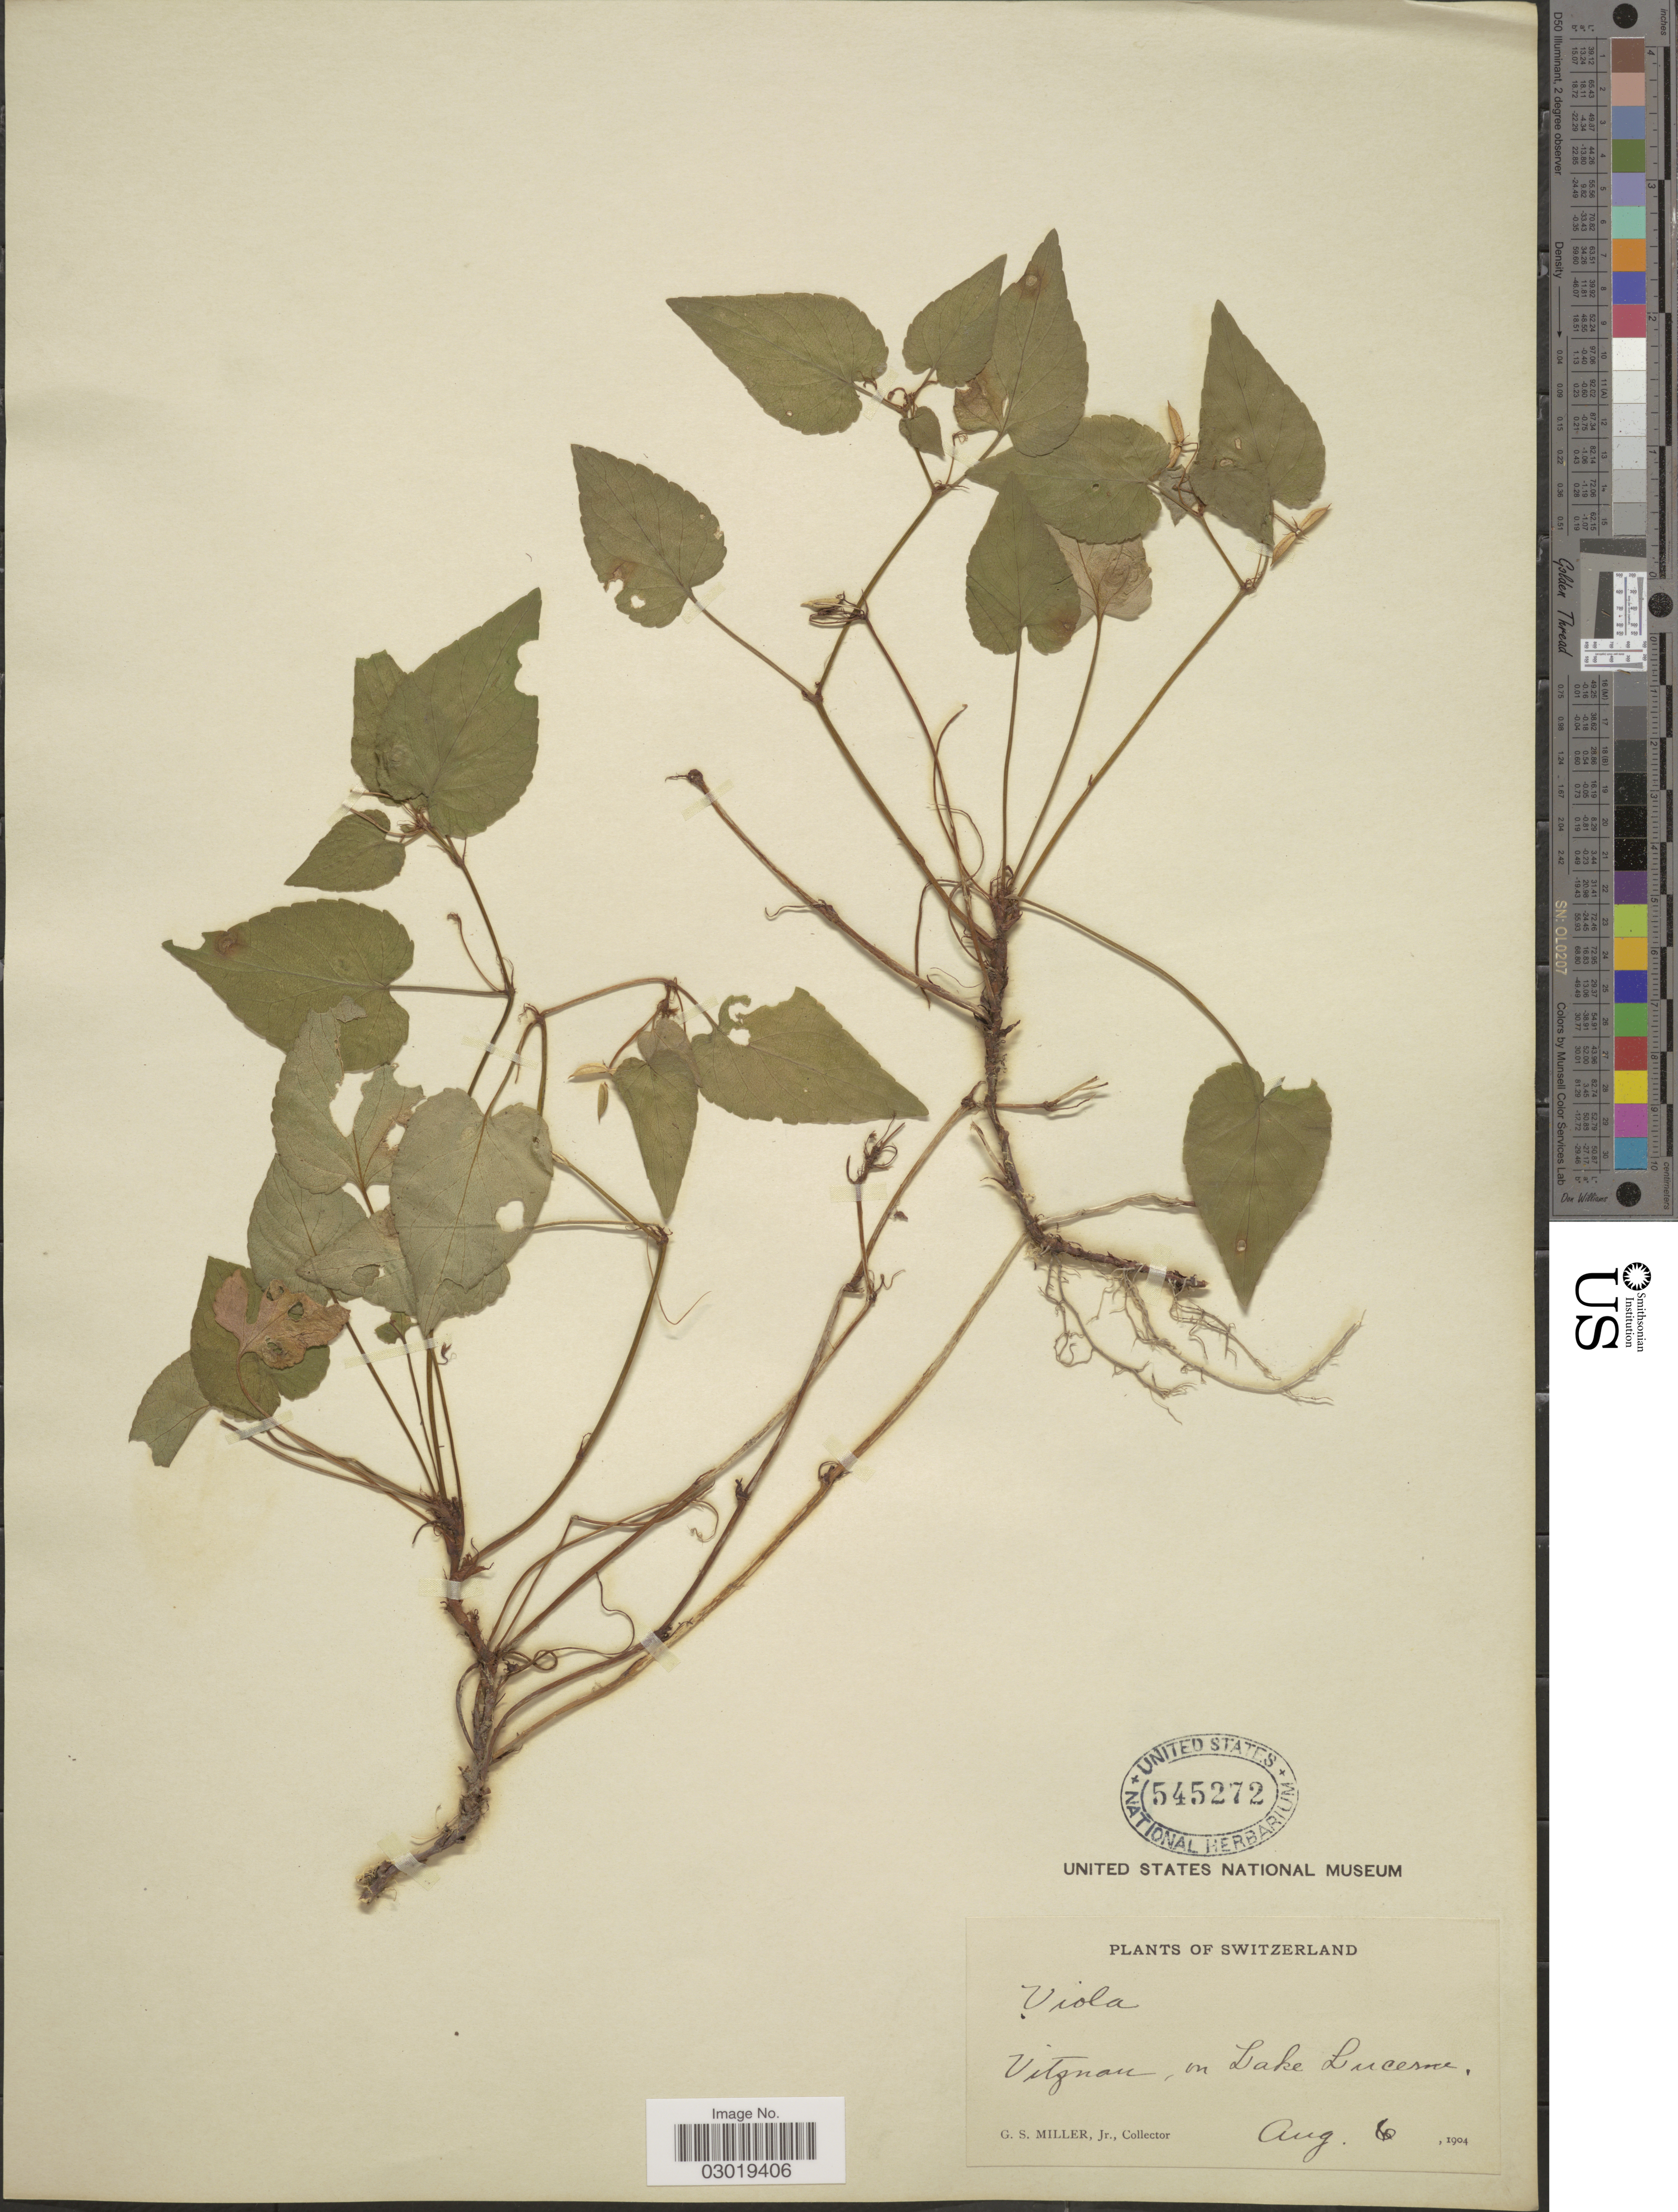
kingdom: Plantae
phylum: Tracheophyta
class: Magnoliopsida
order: Malpighiales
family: Violaceae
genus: Viola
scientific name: Viola sp.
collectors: G. S. Miller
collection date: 1904-08-06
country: Switzerland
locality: Vitznau, on Lake Lucerne.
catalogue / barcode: US 545272